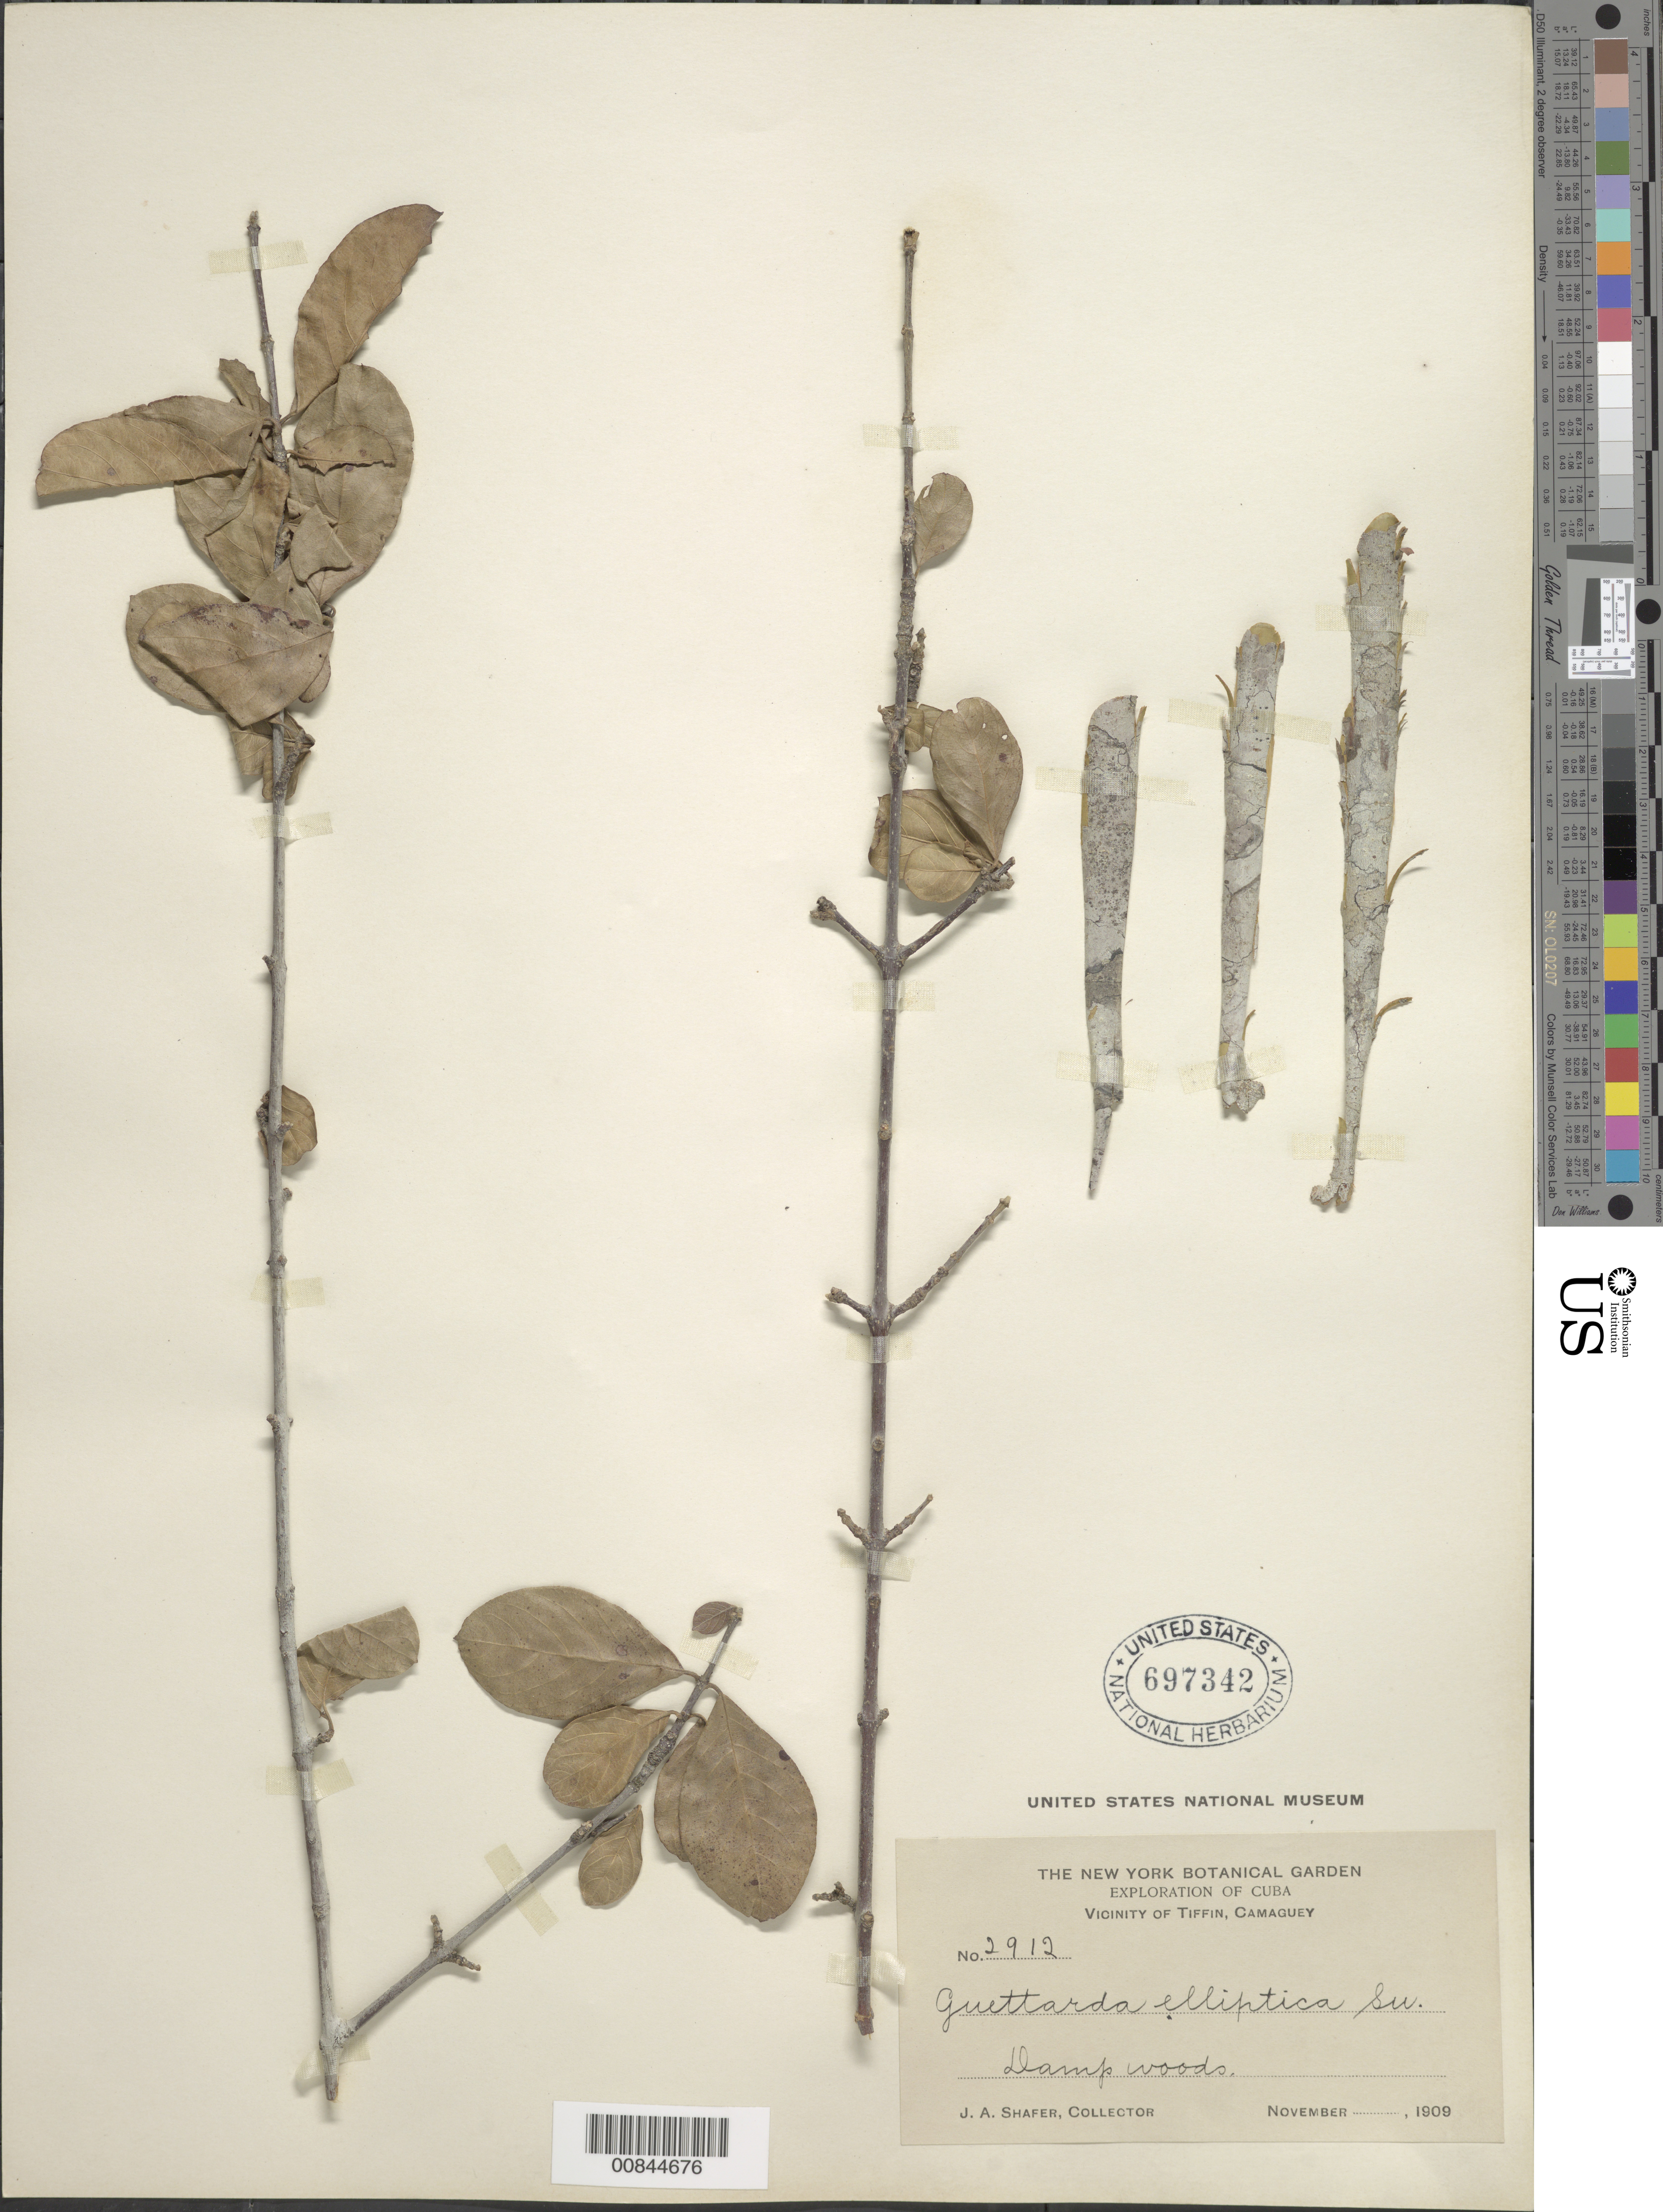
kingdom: Plantae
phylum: Tracheophyta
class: Magnoliopsida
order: Gentianales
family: Rubiaceae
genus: Guettarda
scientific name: Guettarda elliptica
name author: Sw.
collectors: J. A. Shafer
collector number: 2912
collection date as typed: Nov 1909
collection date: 1909-11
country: Cuba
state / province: Camaguey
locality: Vicinity of Tiffin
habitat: Damp woods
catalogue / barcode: US 697342